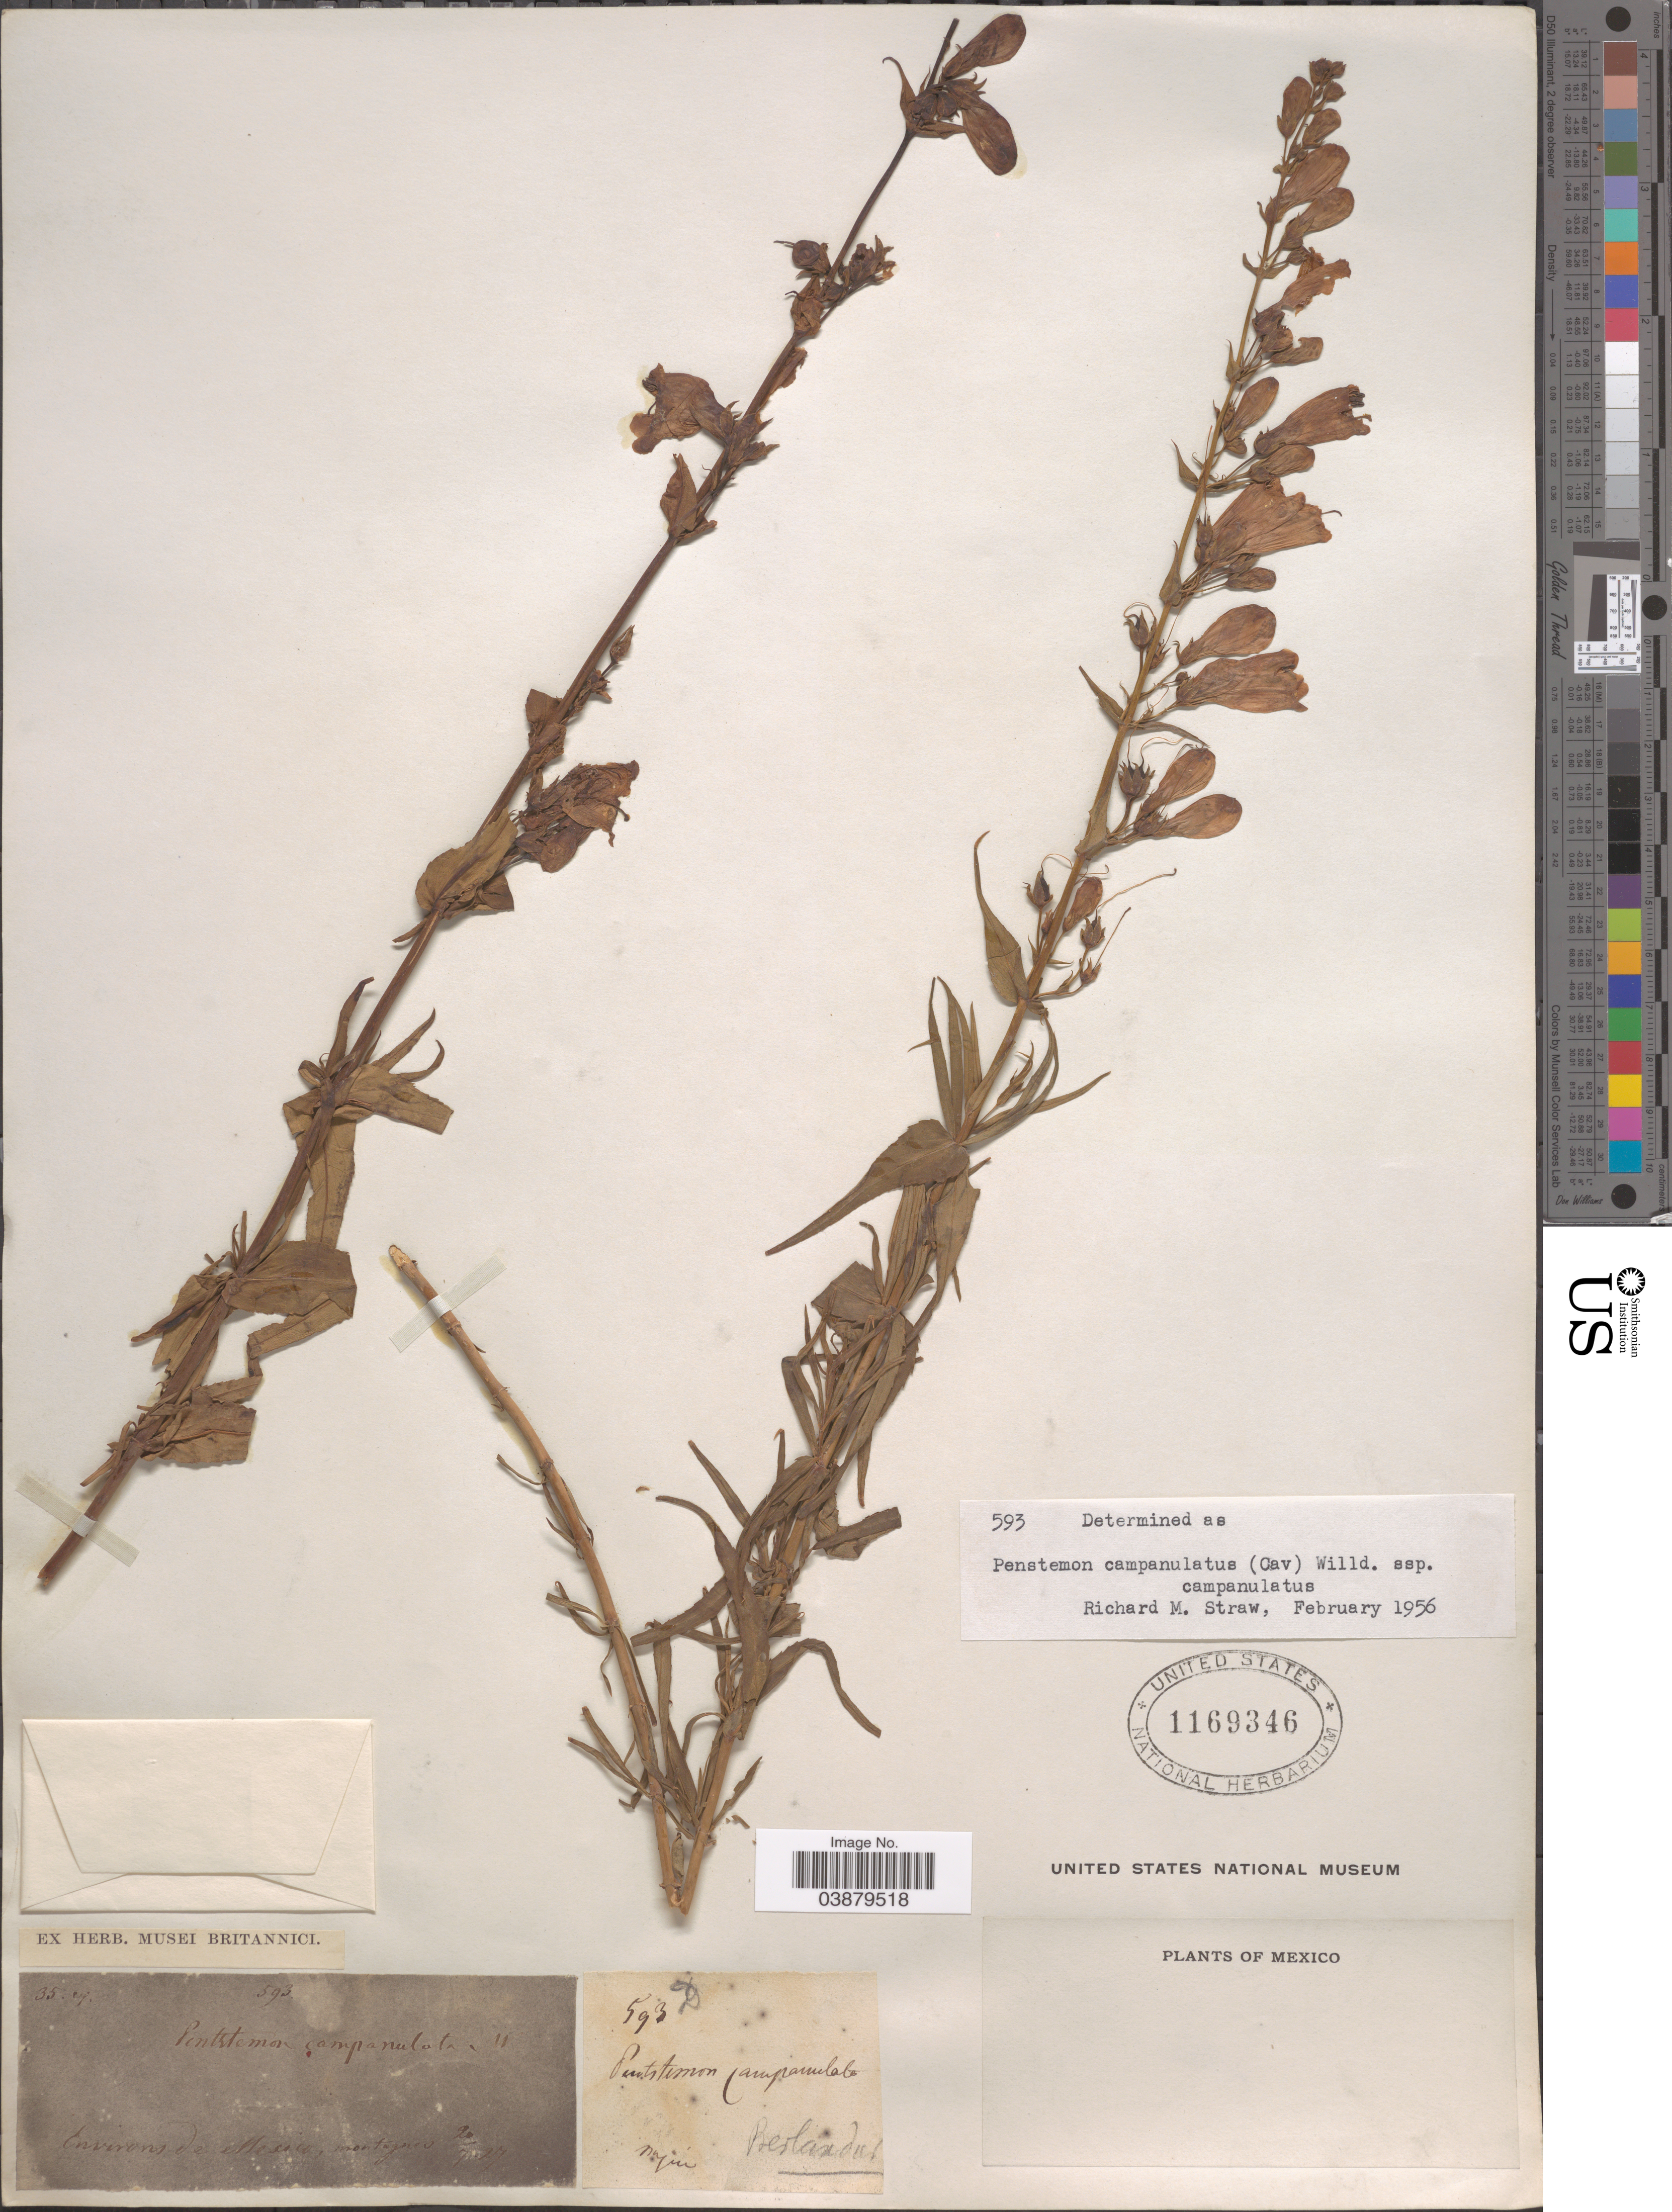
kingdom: Plantae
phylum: Tracheophyta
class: Magnoliopsida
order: Lamiales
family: Plantaginaceae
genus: Penstemon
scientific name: Penstemon campanulatus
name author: (Cav.) Willd.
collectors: -. Berlandier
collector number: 593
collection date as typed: Transcribed d/m/y: 20/7/27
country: Mexico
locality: Environs de Mexico, montenegro.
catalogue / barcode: US 1169346